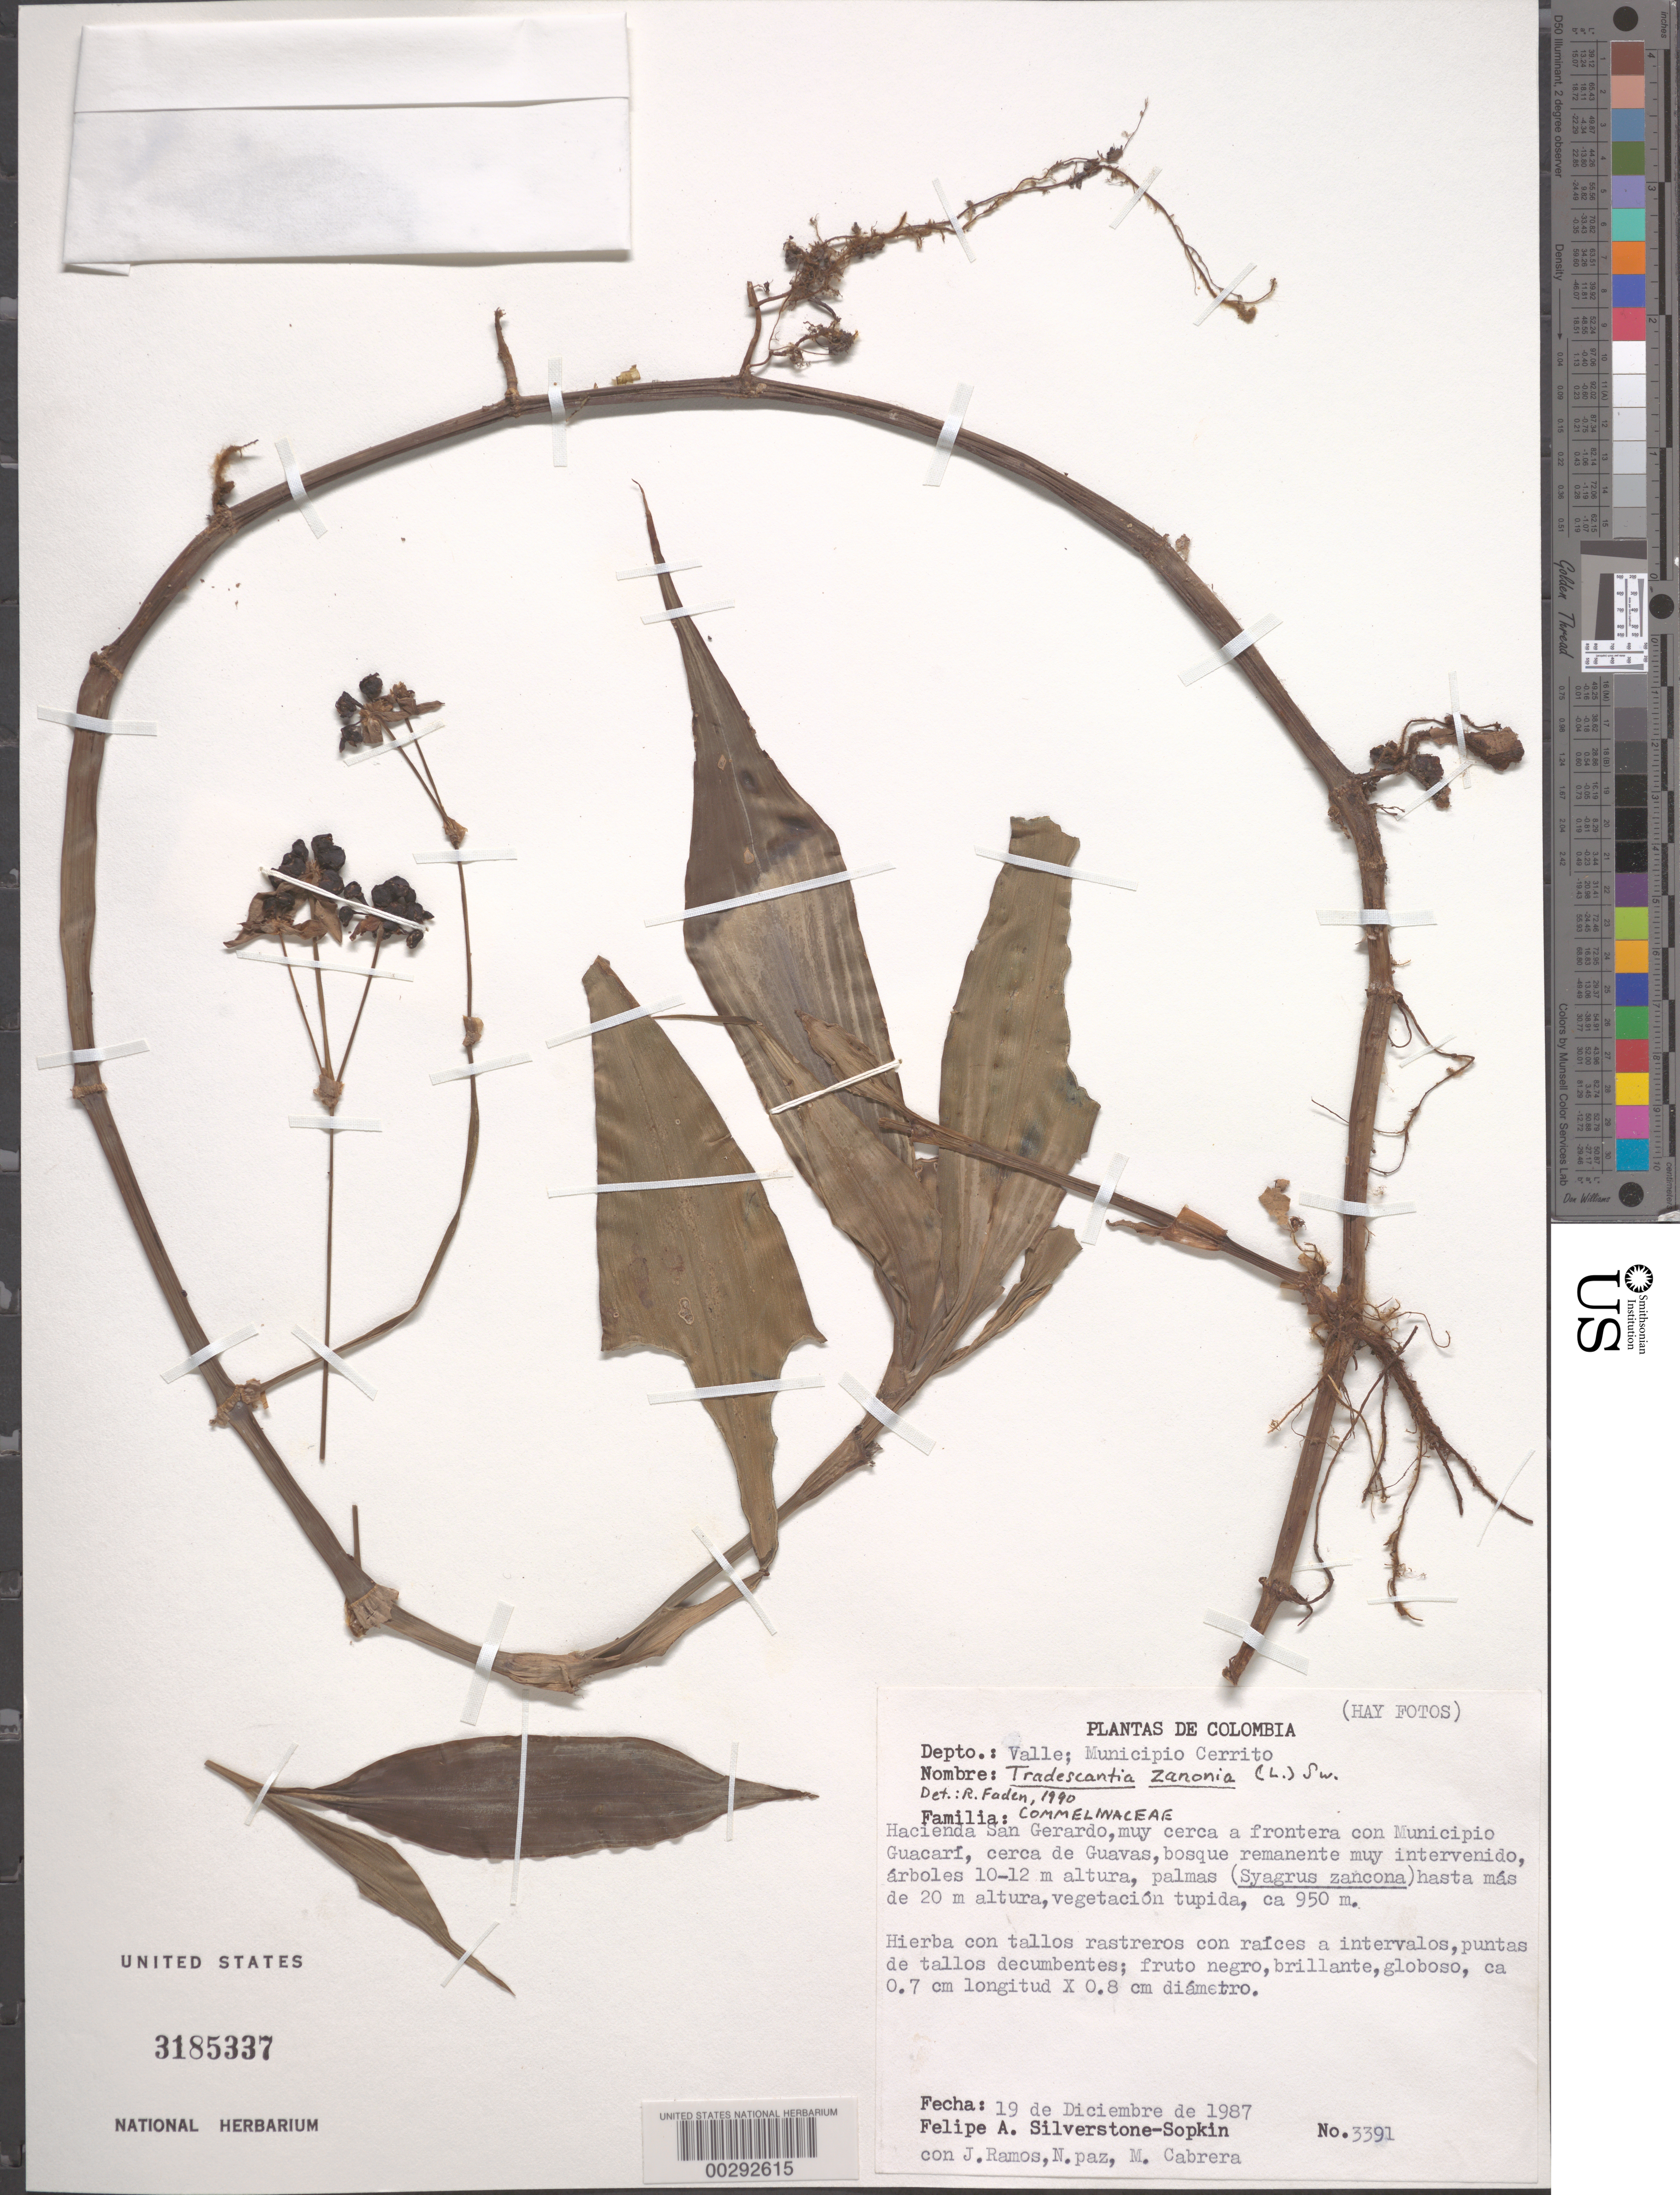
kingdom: Plantae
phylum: Tracheophyta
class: Liliopsida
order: Commelinales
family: Commelinaceae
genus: Tradescantia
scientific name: Tradescantia zanonia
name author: (L.) Sw.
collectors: P. A. Silverstone-Sopkin, J. F. Ramos, N. Paz & M. Cabrera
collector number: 5381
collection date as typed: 19 Dec 1987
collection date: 1987-12-19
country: Colombia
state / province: Valle del Cauca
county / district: El Cerrito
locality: Hacienda San Gerardo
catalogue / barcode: US 3185337